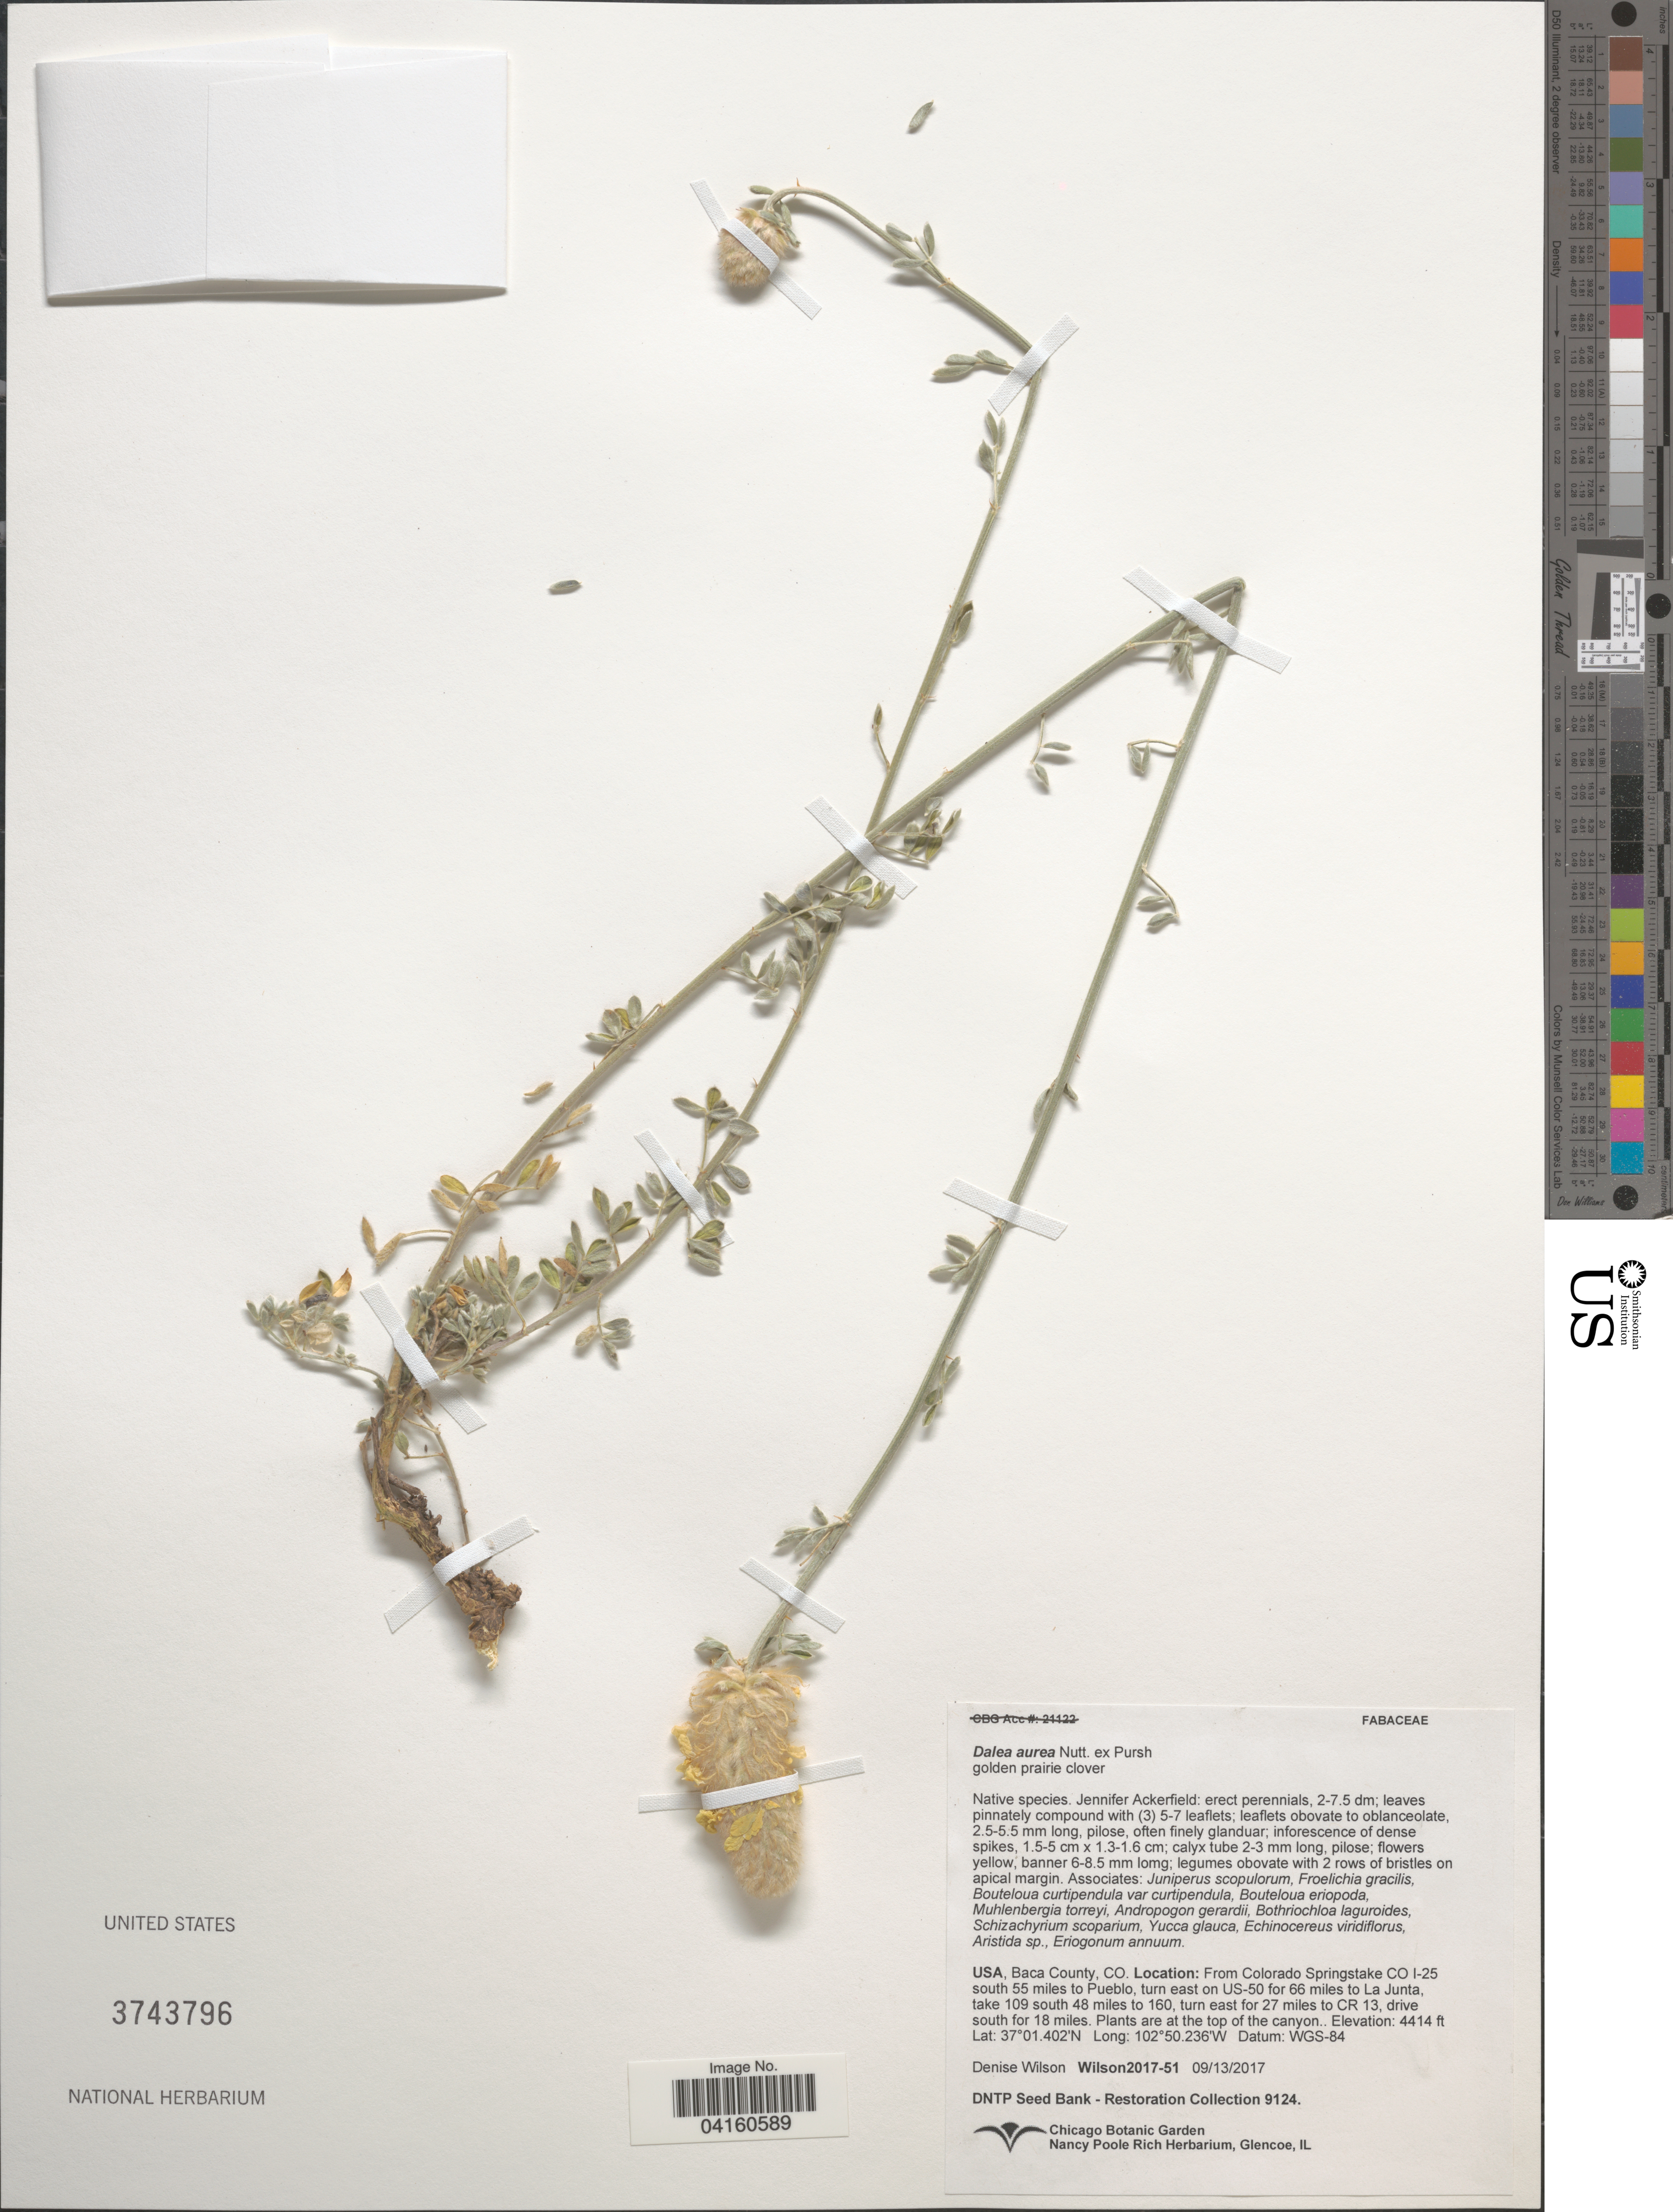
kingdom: Plantae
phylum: Tracheophyta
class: Magnoliopsida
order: Fabales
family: Fabaceae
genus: Dalea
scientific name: Dalea aurea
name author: Nutt. ex Pursh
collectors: D. Wilson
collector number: Wilson2017-51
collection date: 2017-09-13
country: United States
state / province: Colorado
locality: Baca County. From Colorado Springs take CO I-25 south 55 miles to Pueblo; turn east on US 50 for 66 miles to La Junta; take 109 south 48 miles to 160, turn E for 27 miles to CR13; drive south for 18 miles. Plants are at the top of the canyon.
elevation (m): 1345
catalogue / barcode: US 3743796